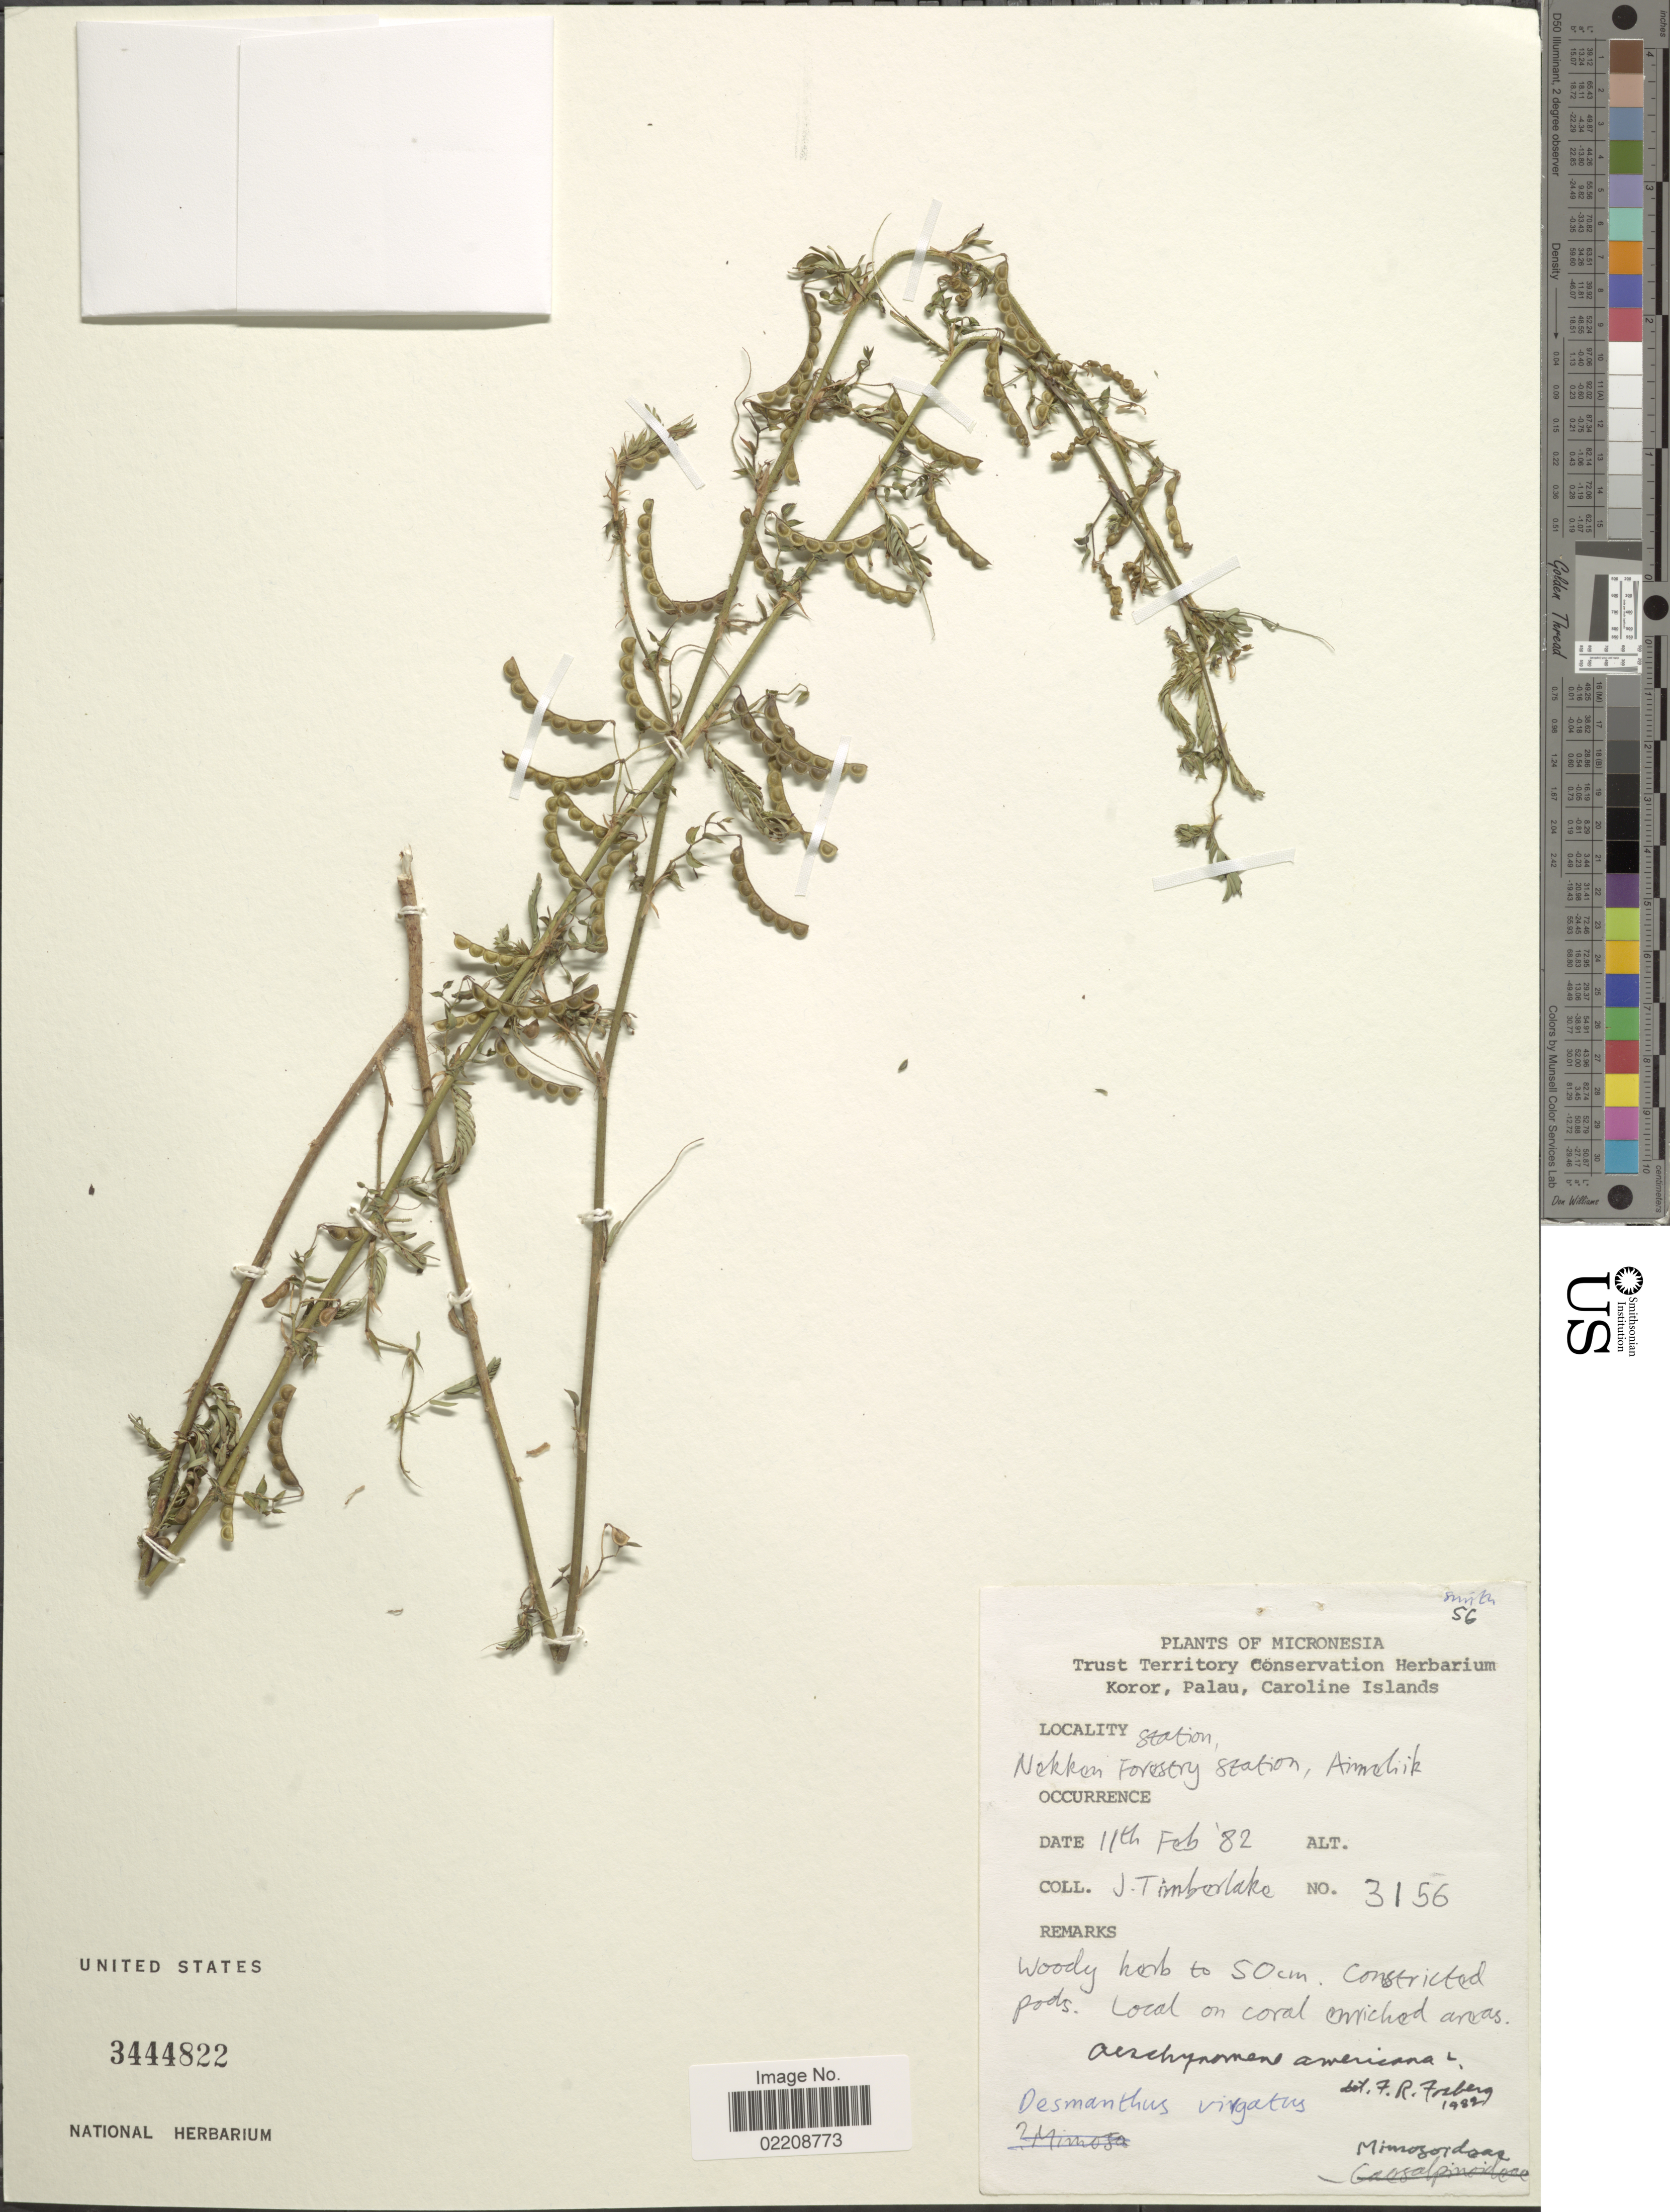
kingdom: Plantae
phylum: Tracheophyta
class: Magnoliopsida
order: Fabales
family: Fabaceae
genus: Desmanthus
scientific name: Desmanthus pernambucanus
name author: (L.) Thell.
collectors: J. Timberlake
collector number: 3156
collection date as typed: Transcribed d/m/y: 11/2/82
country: Micronesia, Federated States of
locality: Micronesia, Station, Nekken Forestry Station, Aimchik [interpreted]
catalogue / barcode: US 3444822